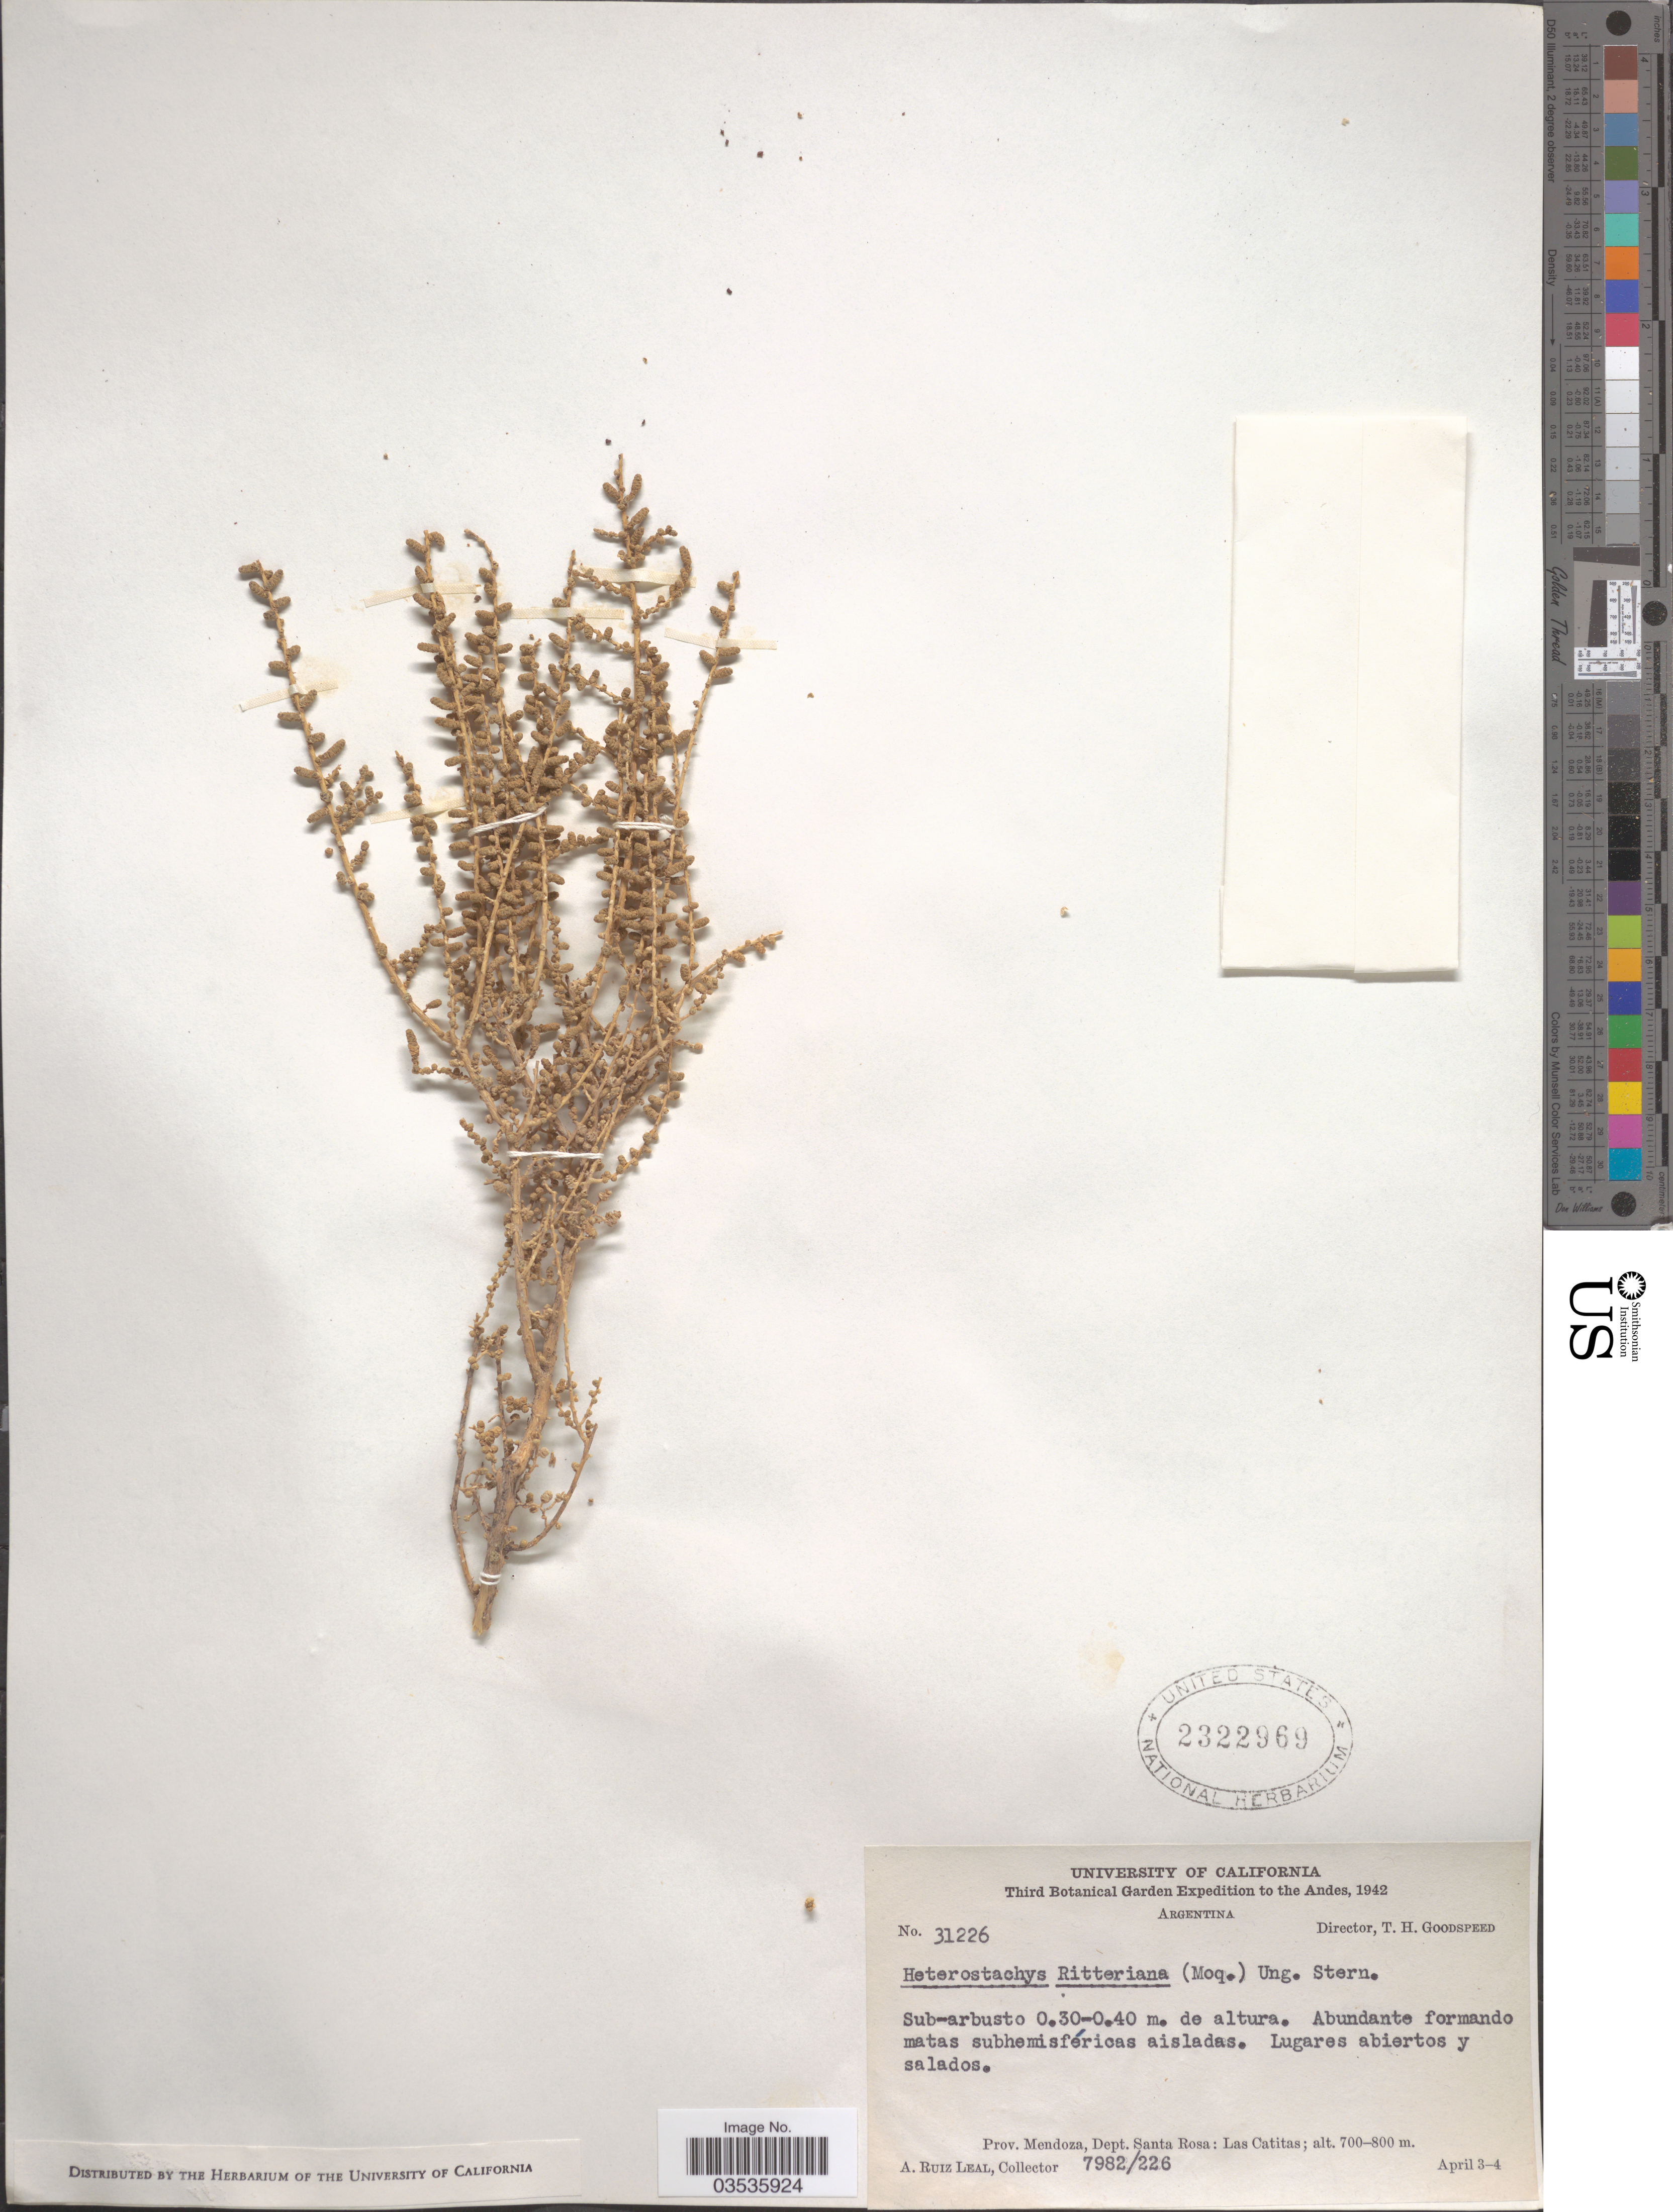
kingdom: Plantae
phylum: Tracheophyta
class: Magnoliopsida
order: Caryophyllales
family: Amaranthaceae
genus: Heterostachys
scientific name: Heterostachys ritteriana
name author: (Moq.) Ung.-Sternb.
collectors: A. R. Leal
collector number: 7982/226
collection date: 1942-04-03/1942-04-04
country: Argentina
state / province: Mendoza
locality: Andes. Dept. Santa Rosa: Las Catitas.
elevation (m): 700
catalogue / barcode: US 2322969